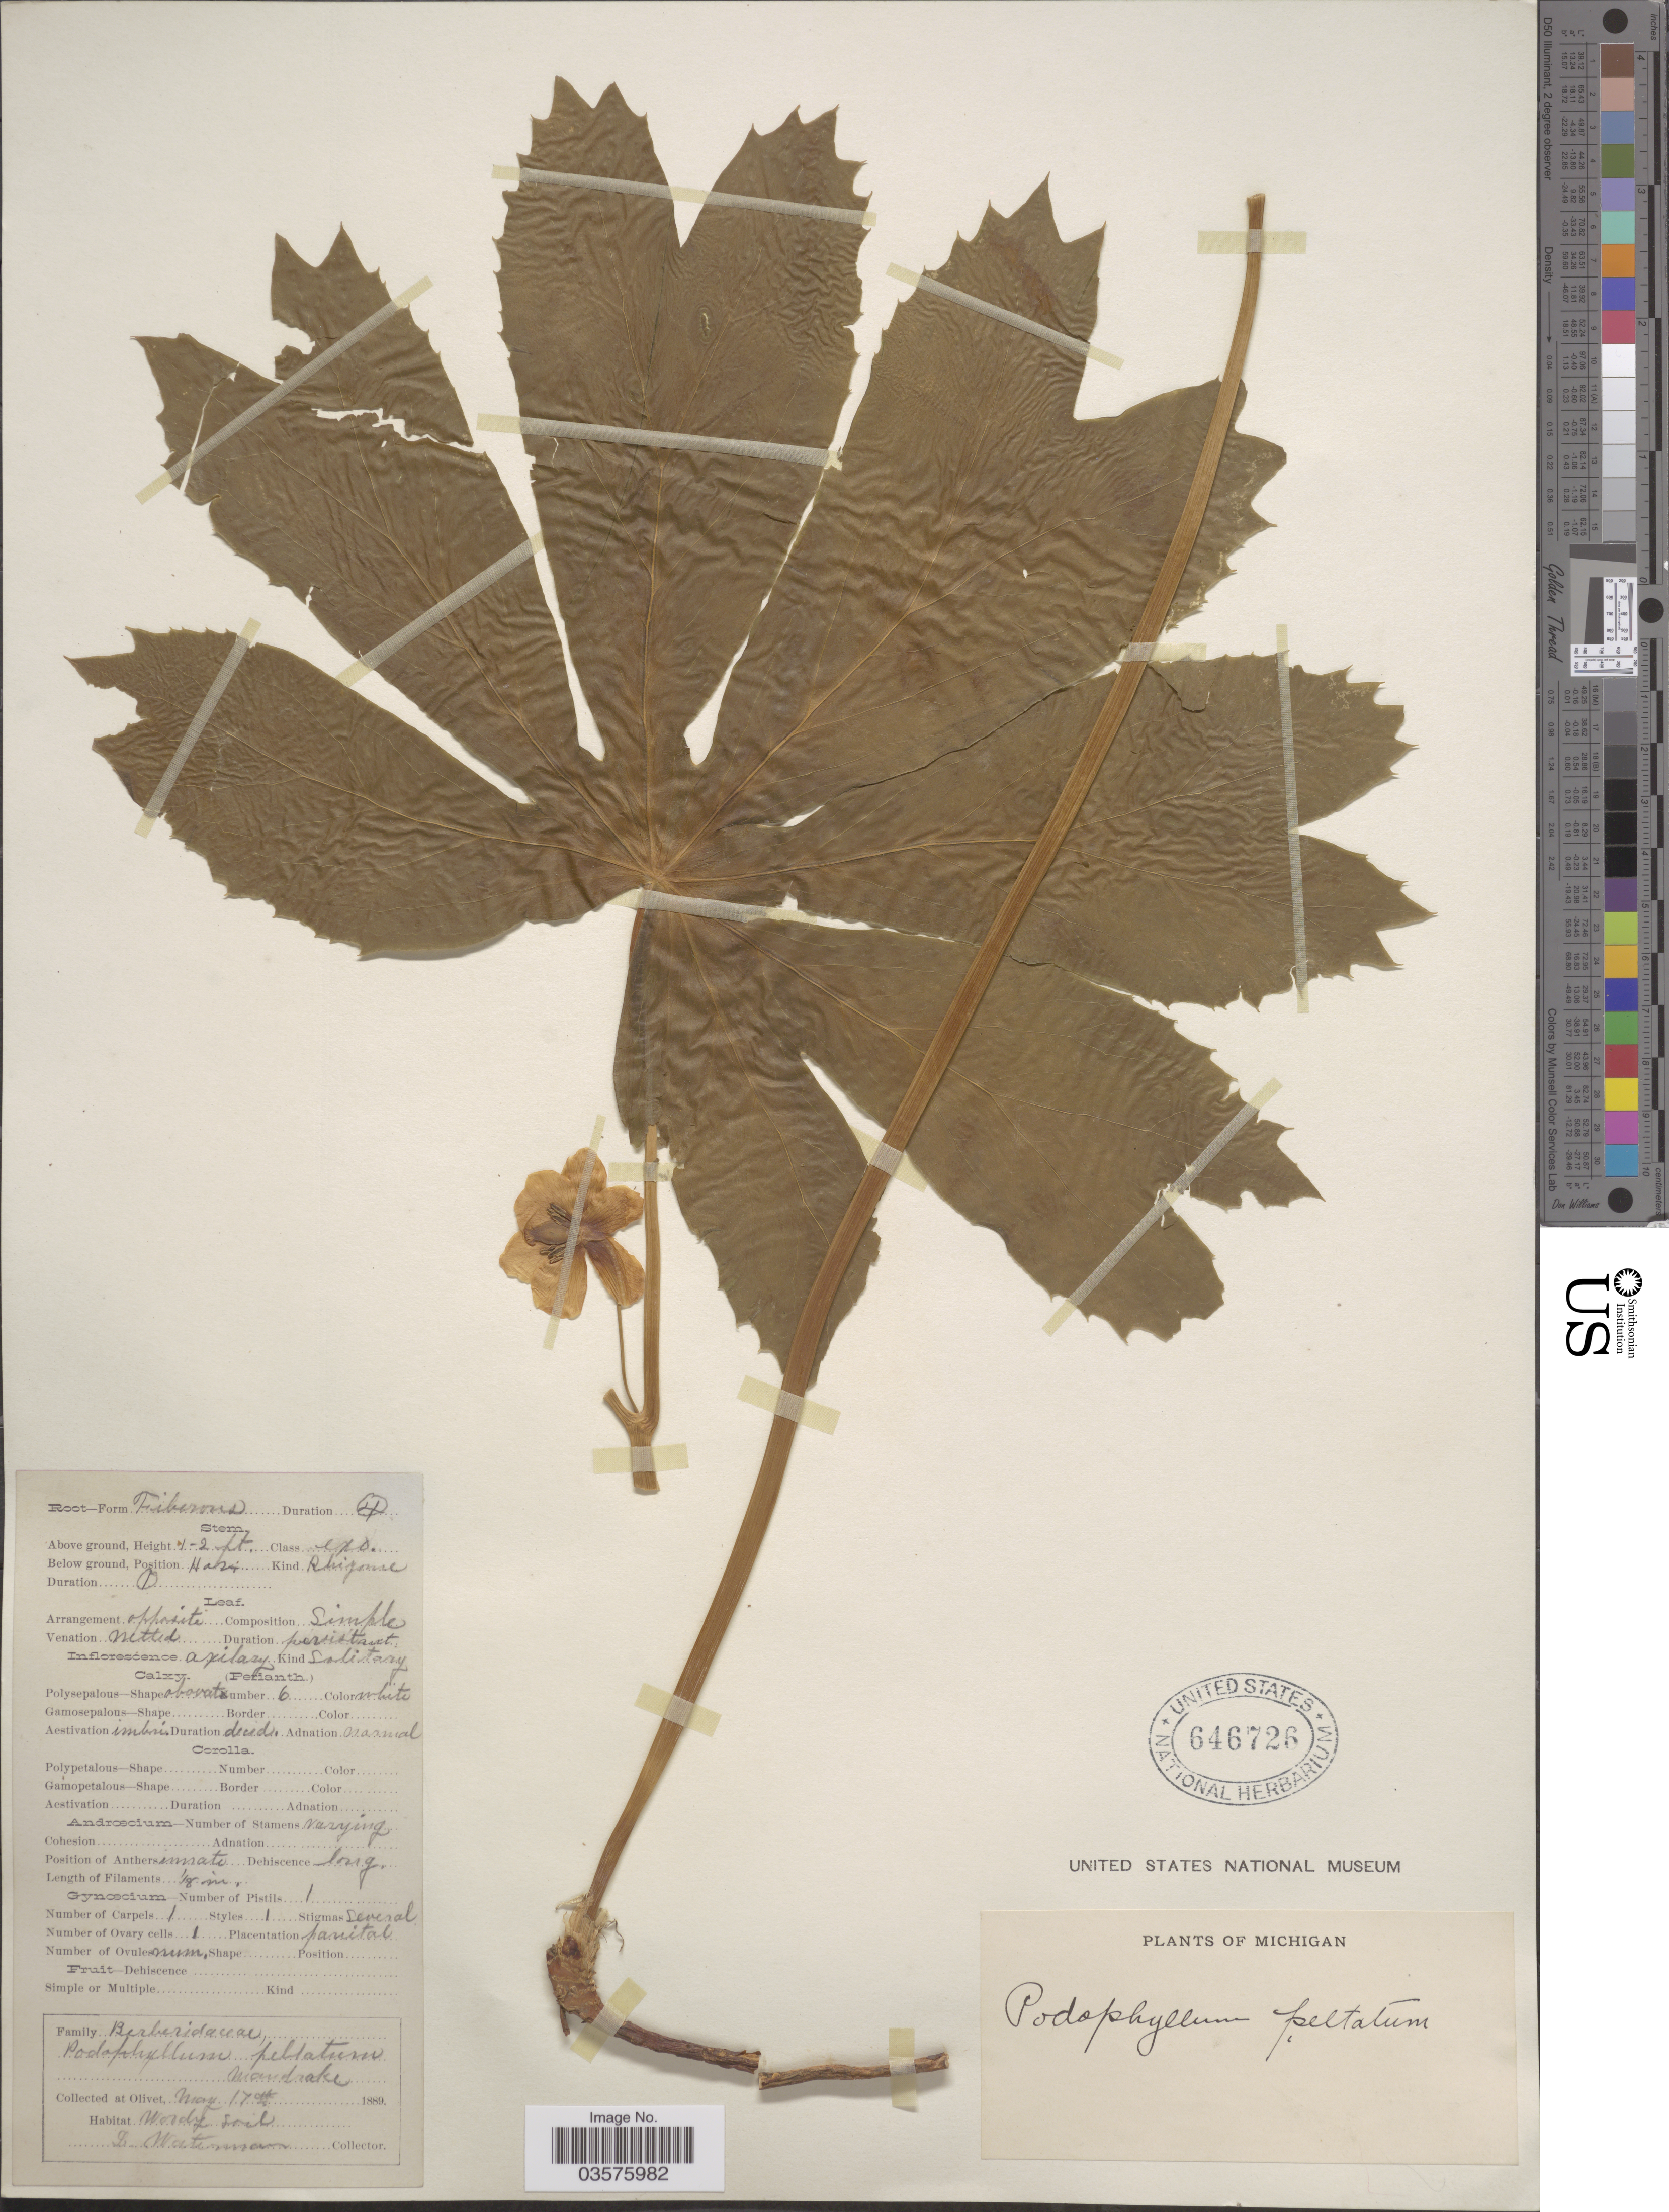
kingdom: Plantae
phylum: Tracheophyta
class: Magnoliopsida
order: Ranunculales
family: Berberidaceae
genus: Podophyllum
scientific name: Podophyllum peltatum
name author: L.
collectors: L. Waterman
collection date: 1889-05-17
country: United States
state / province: Michigan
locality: Olivet.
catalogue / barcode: US 646726